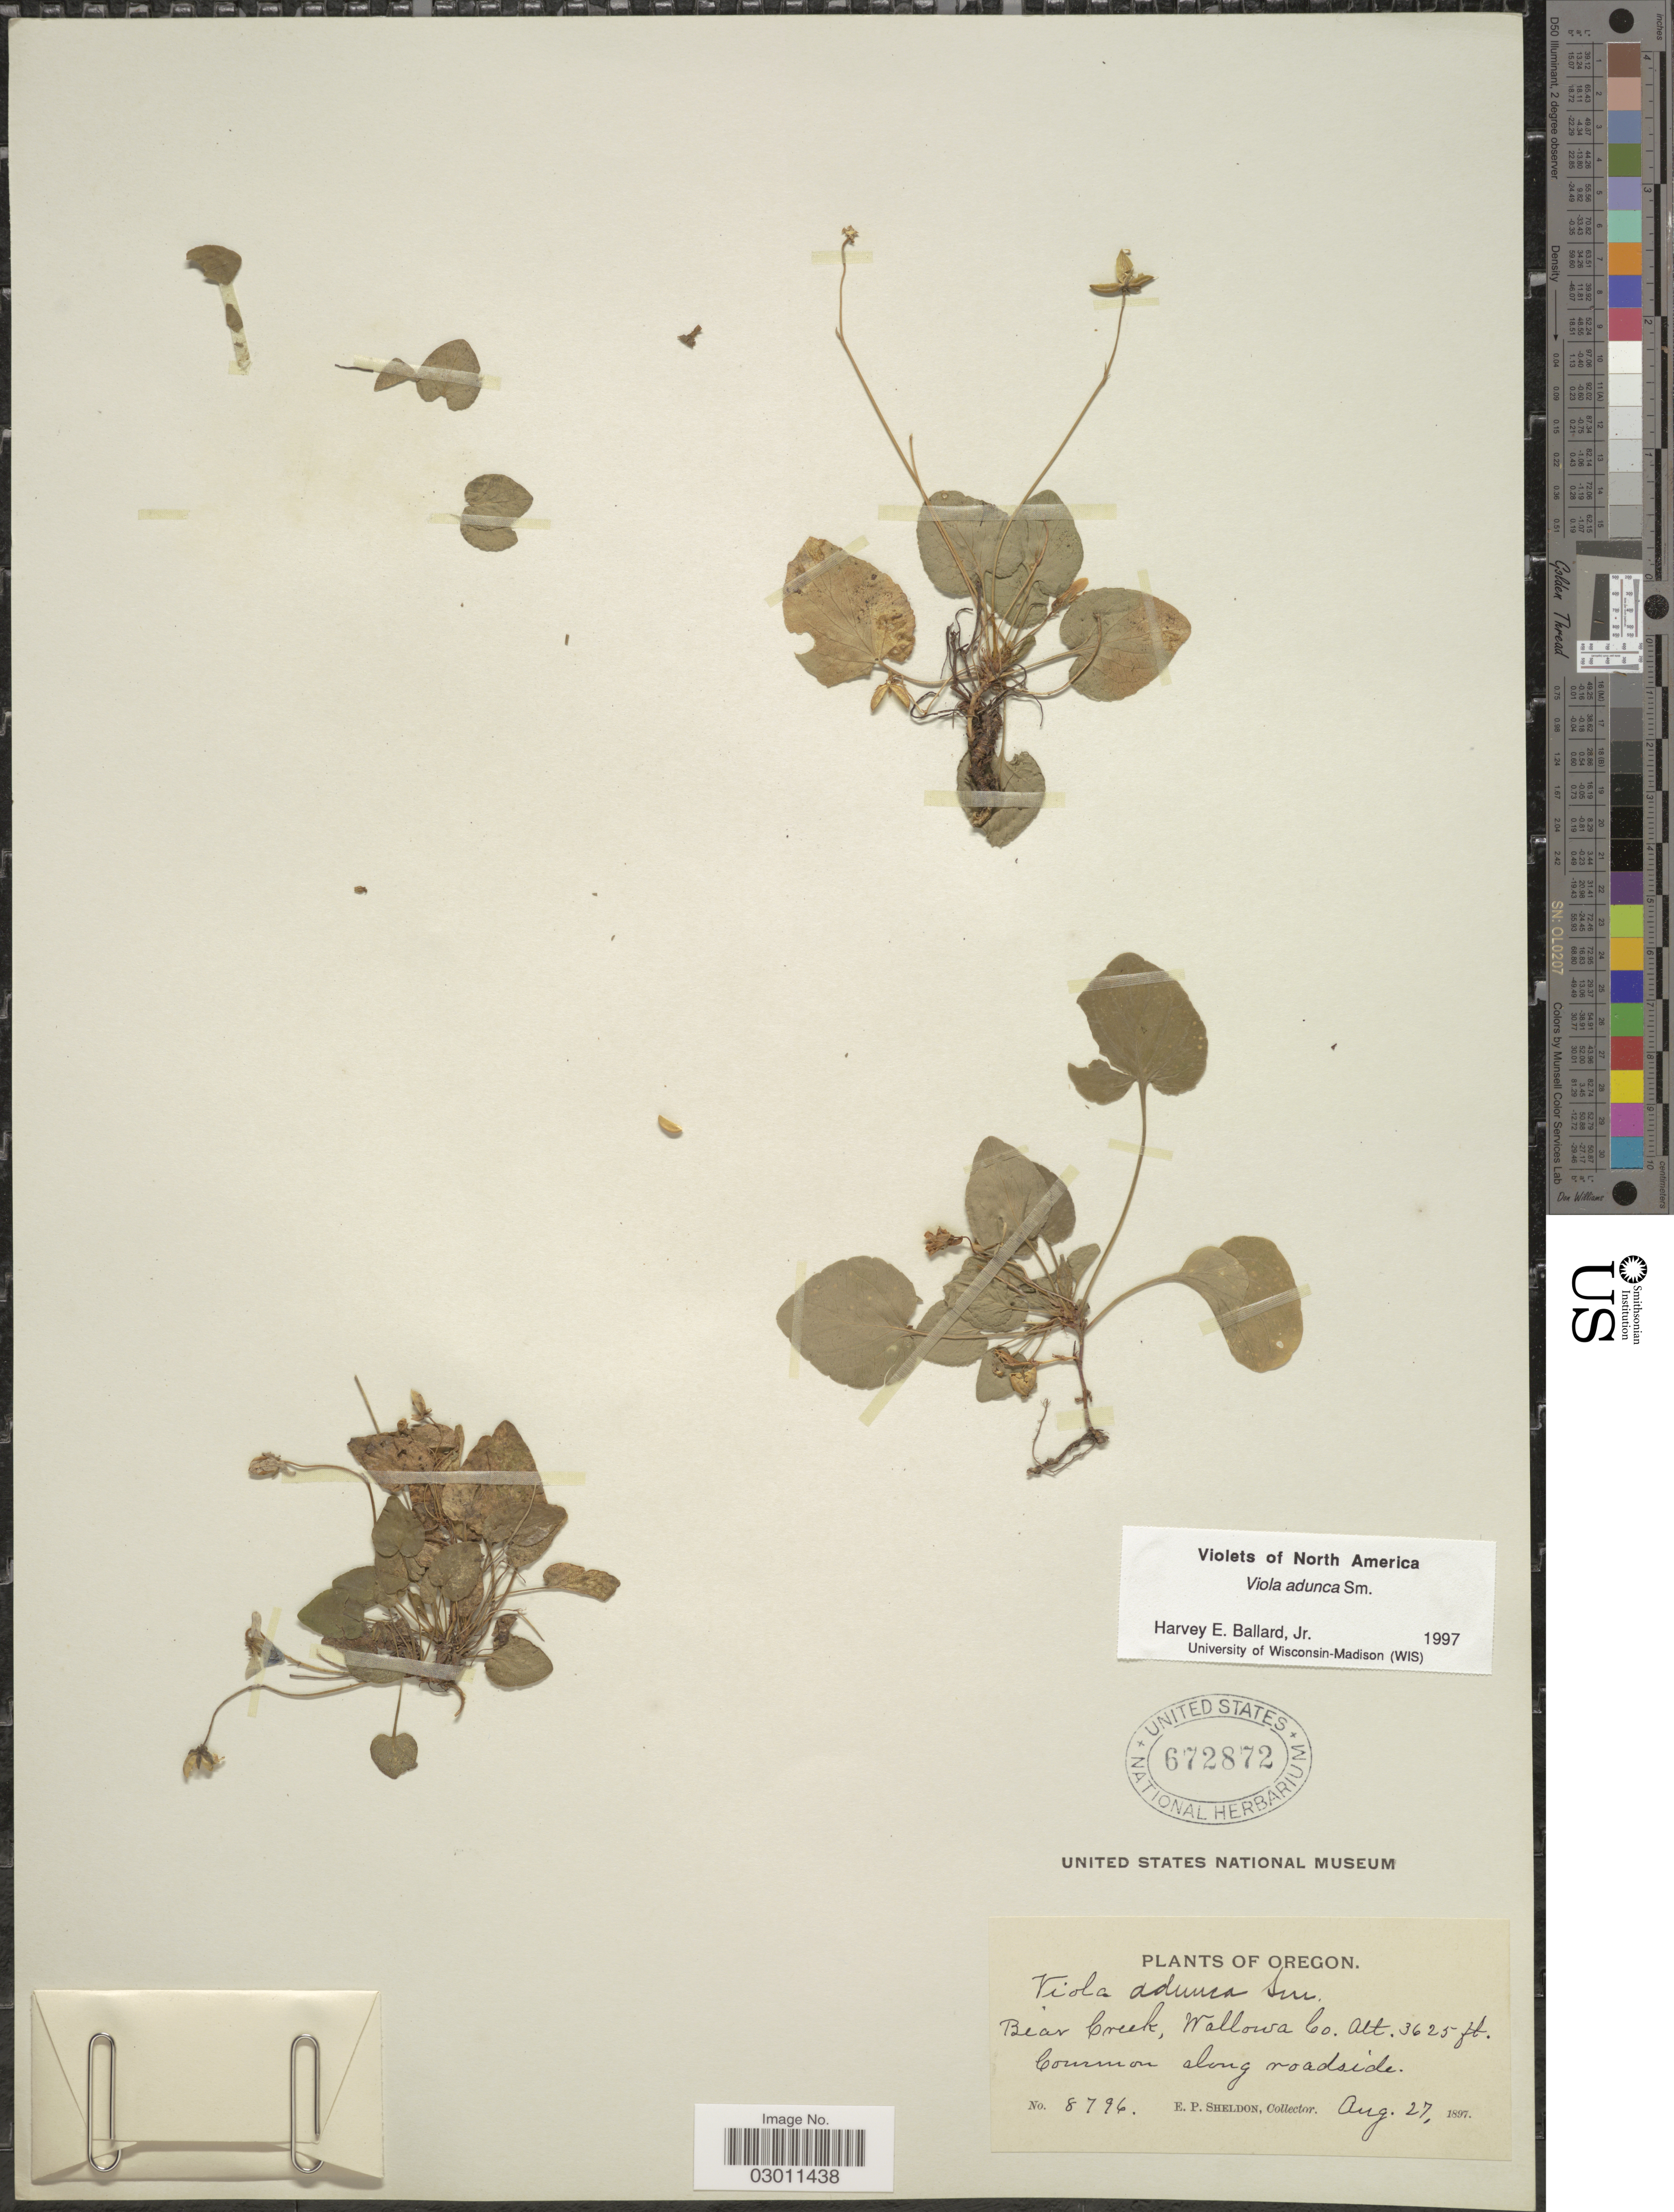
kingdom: Plantae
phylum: Tracheophyta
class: Magnoliopsida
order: Malpighiales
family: Violaceae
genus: Viola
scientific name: Viola adunca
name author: Sm.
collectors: E. P. Sheldon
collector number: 8796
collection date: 1897-08-27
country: United States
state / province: Oregon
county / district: Wallowa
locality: Bear Creek, Wallowa Co. Common along roadside.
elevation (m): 1105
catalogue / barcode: US 672872